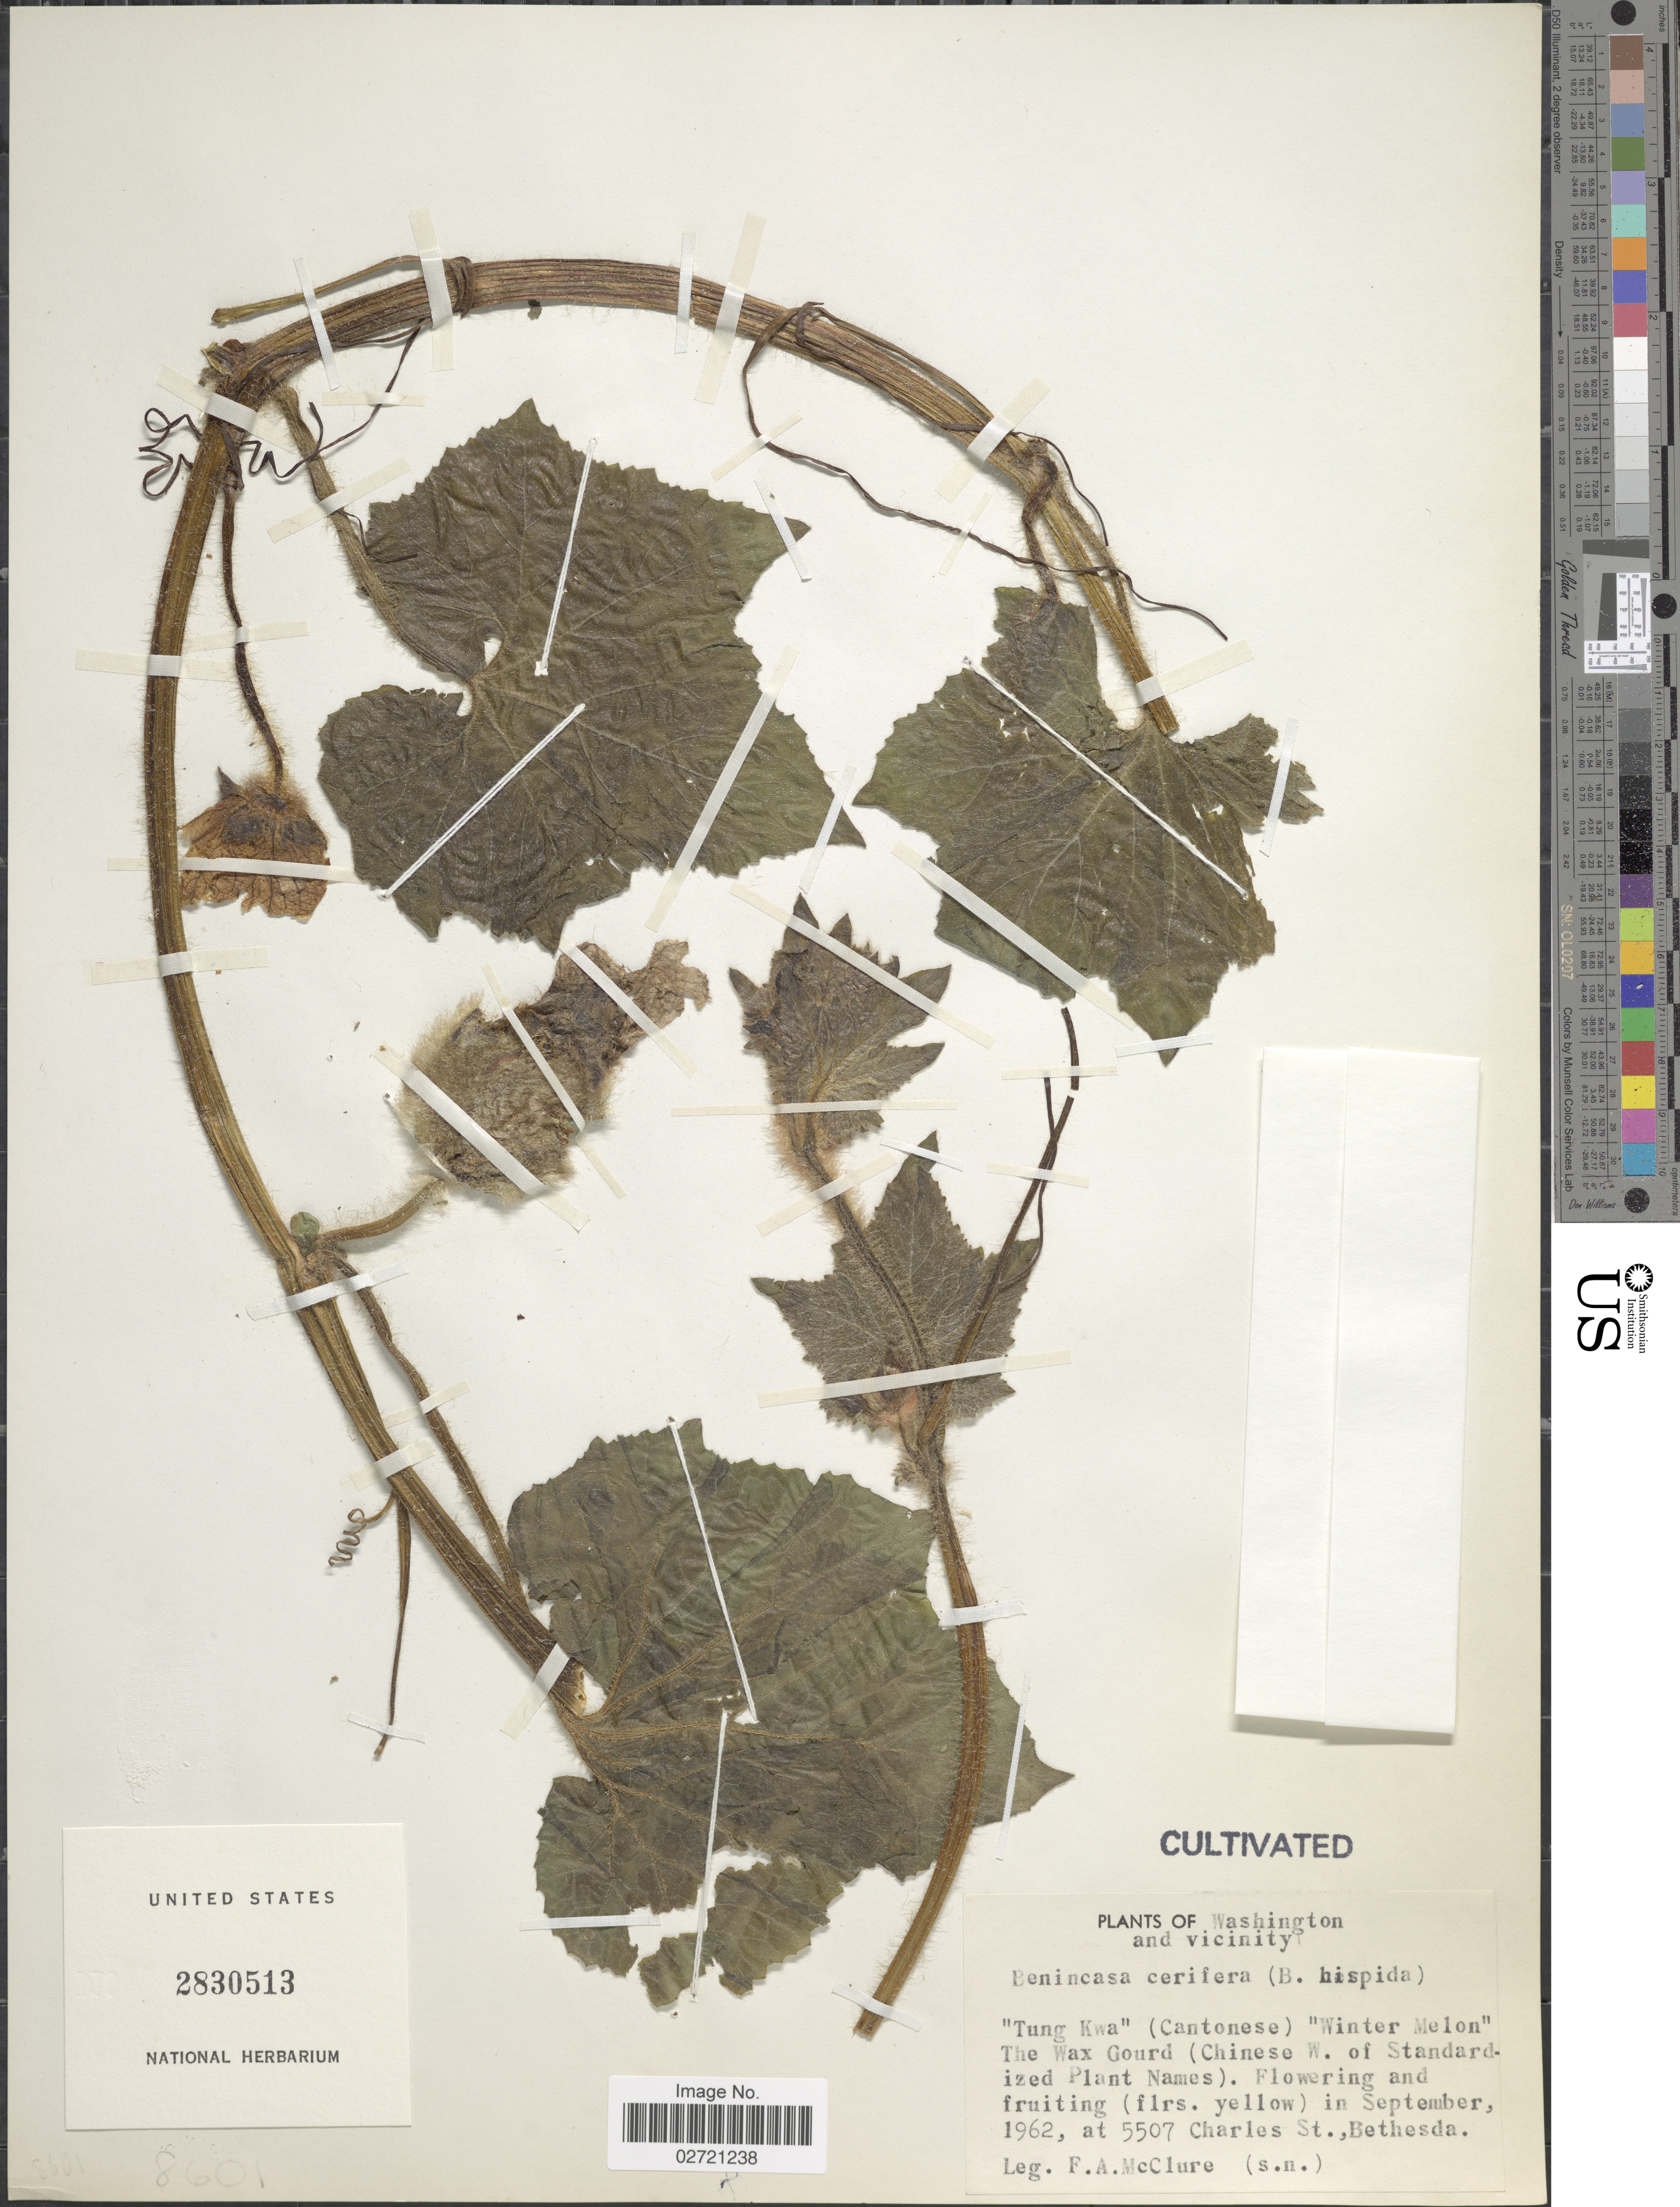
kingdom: Plantae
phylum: Tracheophyta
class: Magnoliopsida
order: Cucurbitales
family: Cucurbitaceae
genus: Benincasa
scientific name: Benincasa cerifera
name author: Savi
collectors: F. A. McClure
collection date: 1962-09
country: United States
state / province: Washington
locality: Washington and vicinity. 5507 Charles St., Bethesda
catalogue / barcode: US 2830513